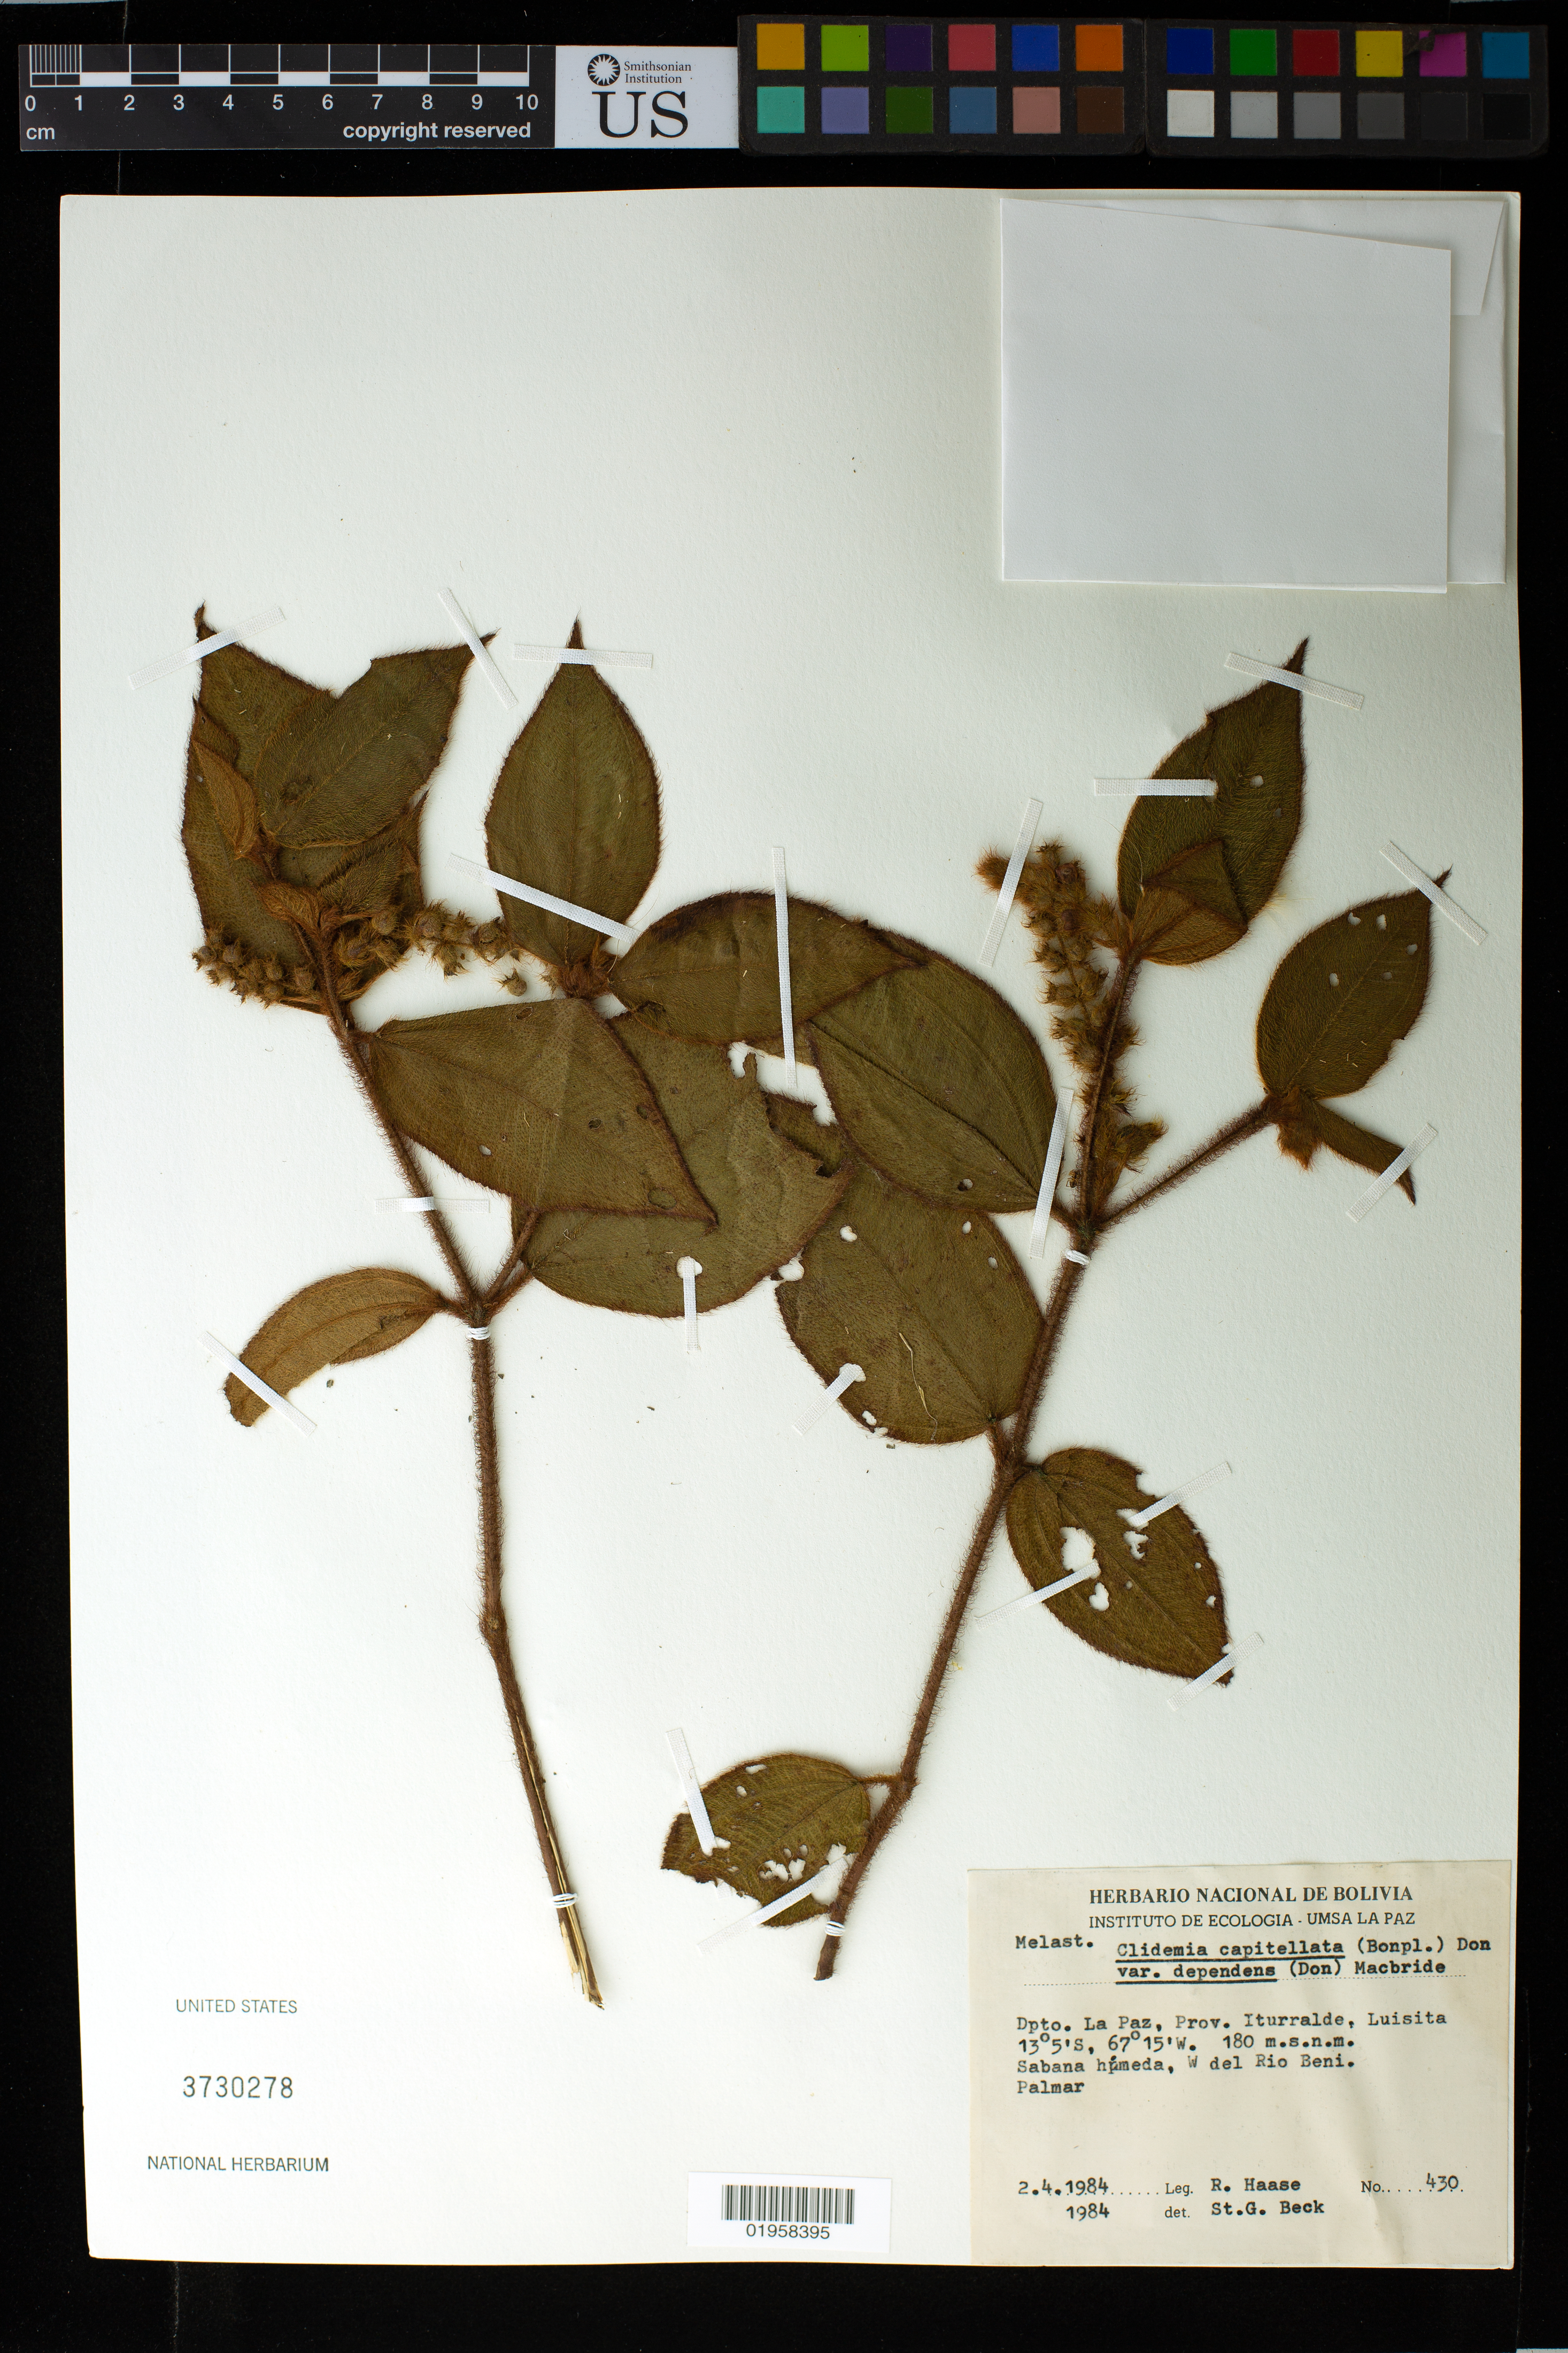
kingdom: Plantae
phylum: Tracheophyta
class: Magnoliopsida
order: Myrtales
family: Melastomataceae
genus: Clidemia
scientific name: Clidemia capitellata var. dependens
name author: (Pav. & D. Don) J.F. Macbr.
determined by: Beck, S. G.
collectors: R. Haase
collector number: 430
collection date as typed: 2.4.1984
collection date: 1984-04-02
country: Bolivia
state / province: La Paz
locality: Prov. Iturralde, Luisita, W del Rio Beni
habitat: Sabana húmeda. Palmar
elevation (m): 180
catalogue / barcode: US 3730278